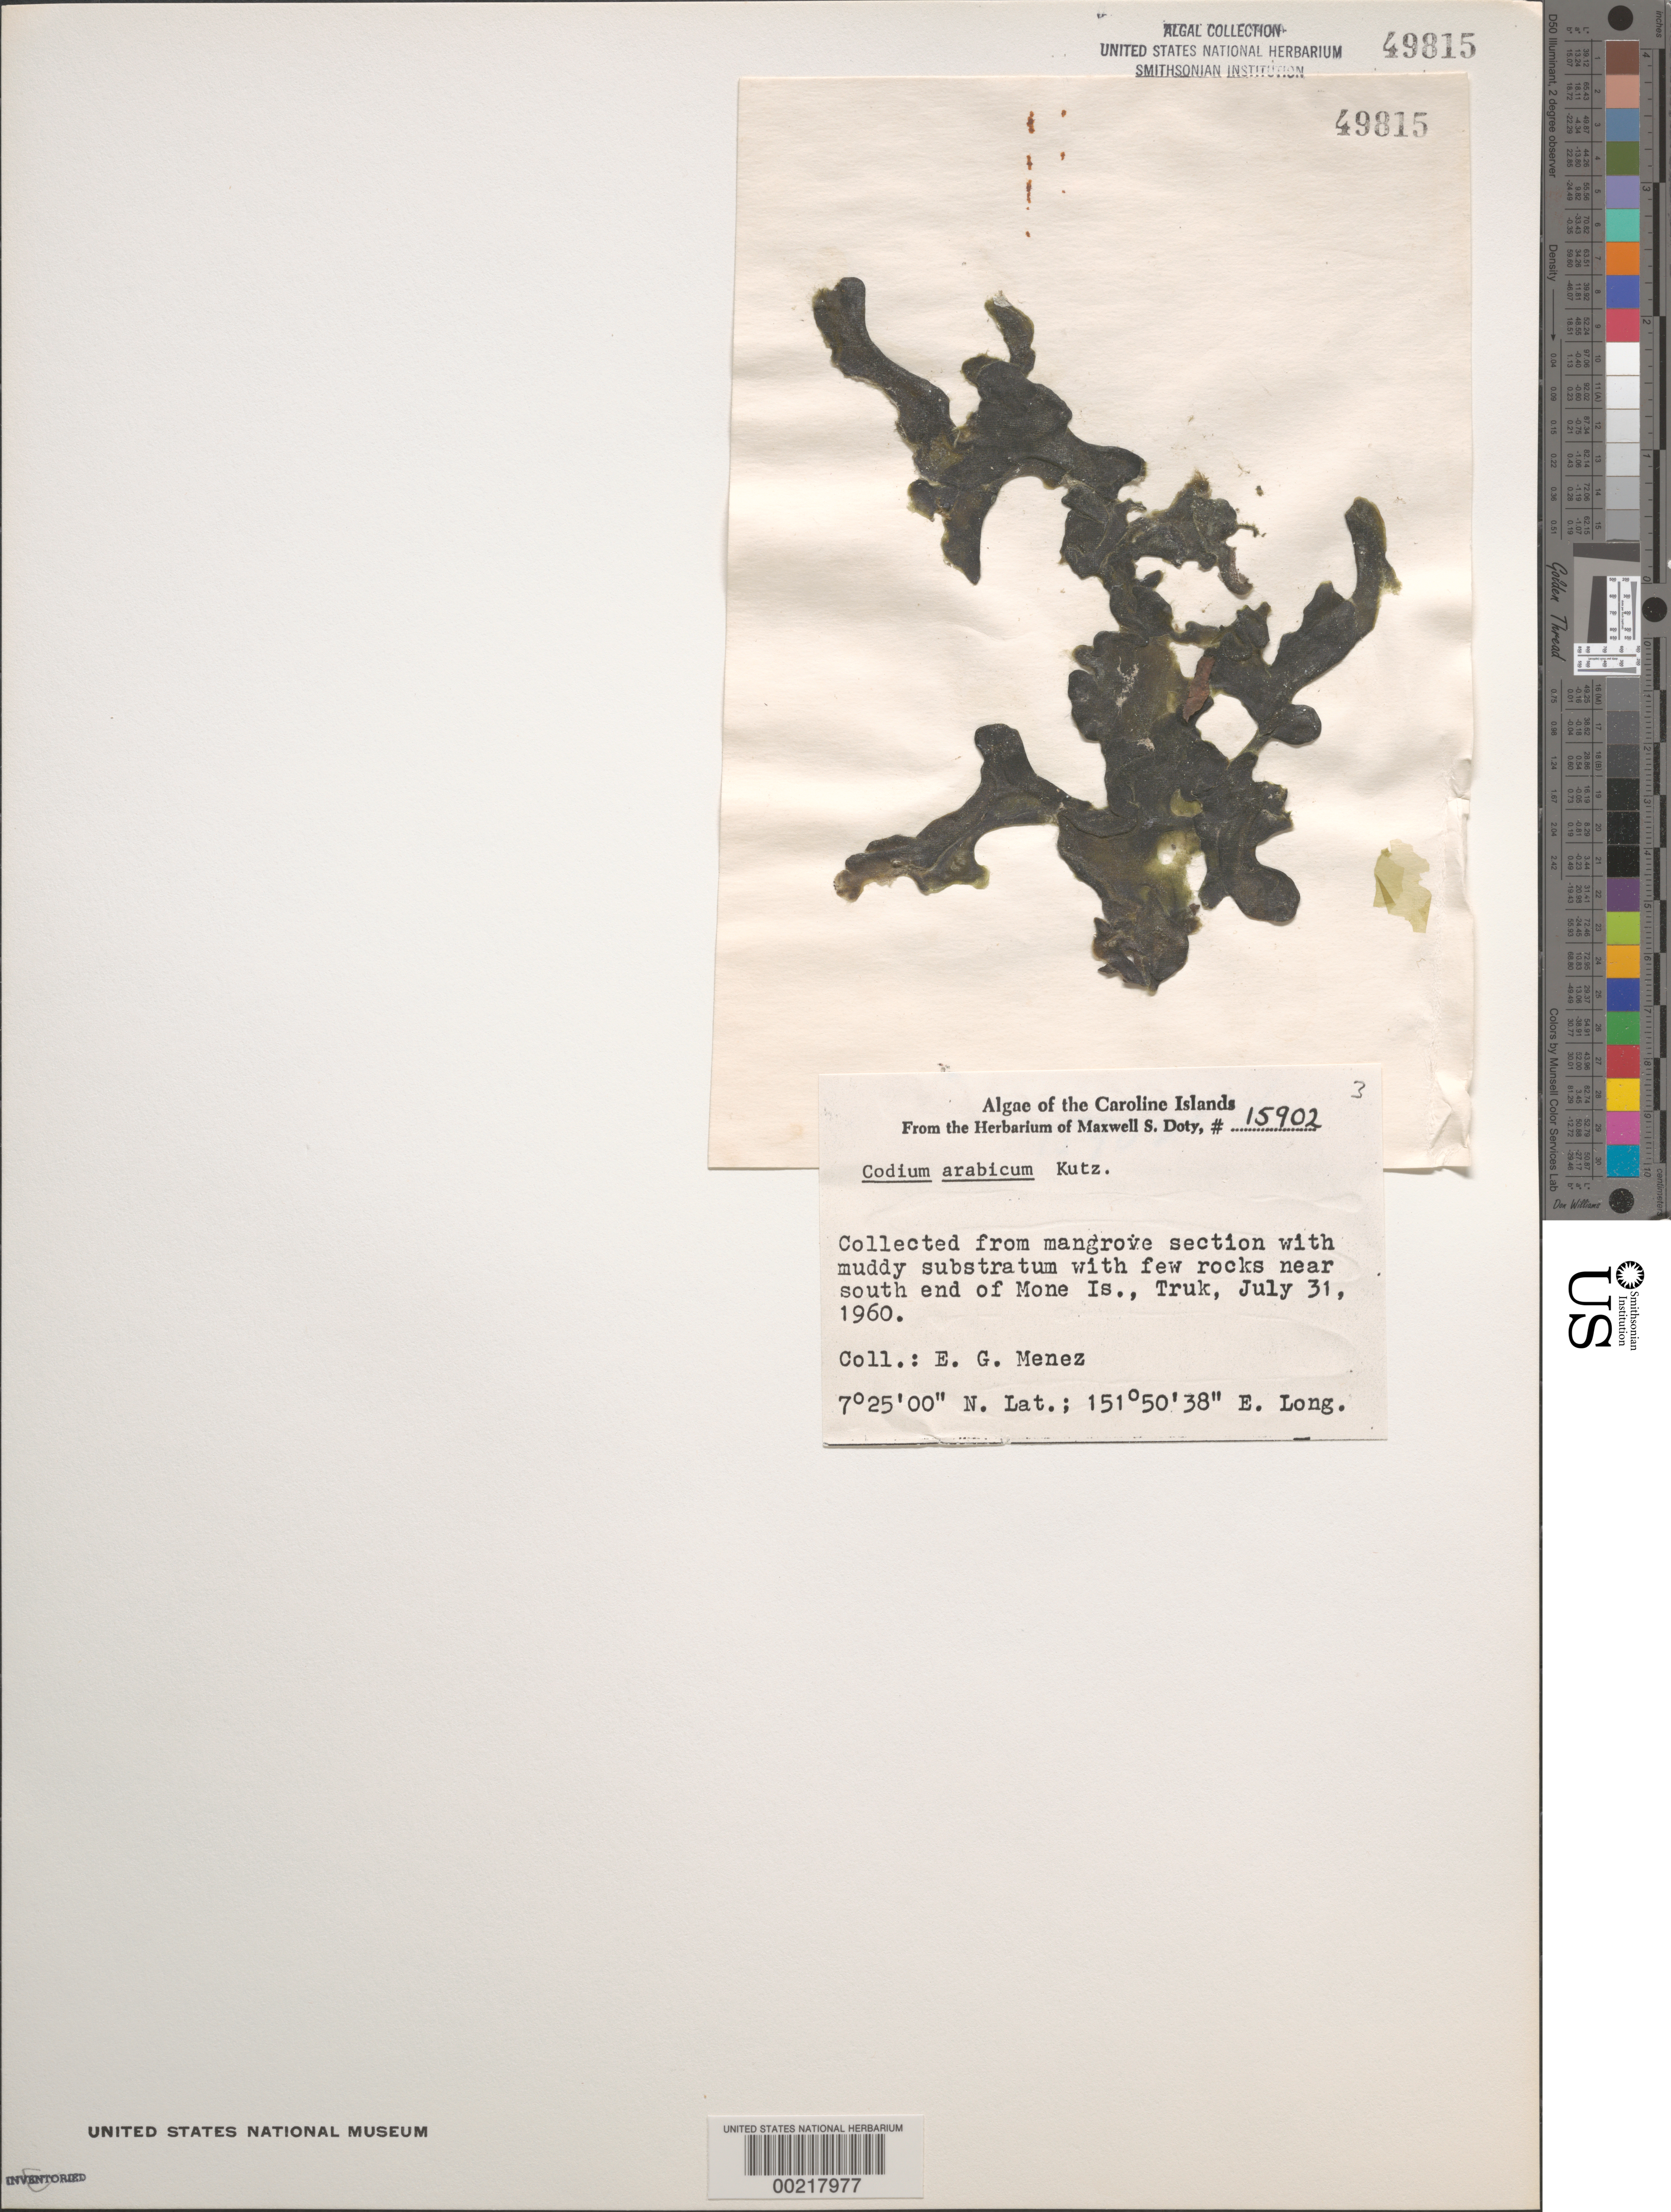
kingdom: Plantae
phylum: Chlorophyta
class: Ulvophyceae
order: Bryopsidales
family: Codiaceae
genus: Codium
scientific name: Codium arabicum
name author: Kütz.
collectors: Meñez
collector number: MSD 15902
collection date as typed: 31 Jul 1960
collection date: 1960-07-31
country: Micronesia, Federated States of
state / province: Truk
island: Moen [Wono]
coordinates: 7 25' 00" N, 151 50' 38" E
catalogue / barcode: US 49815